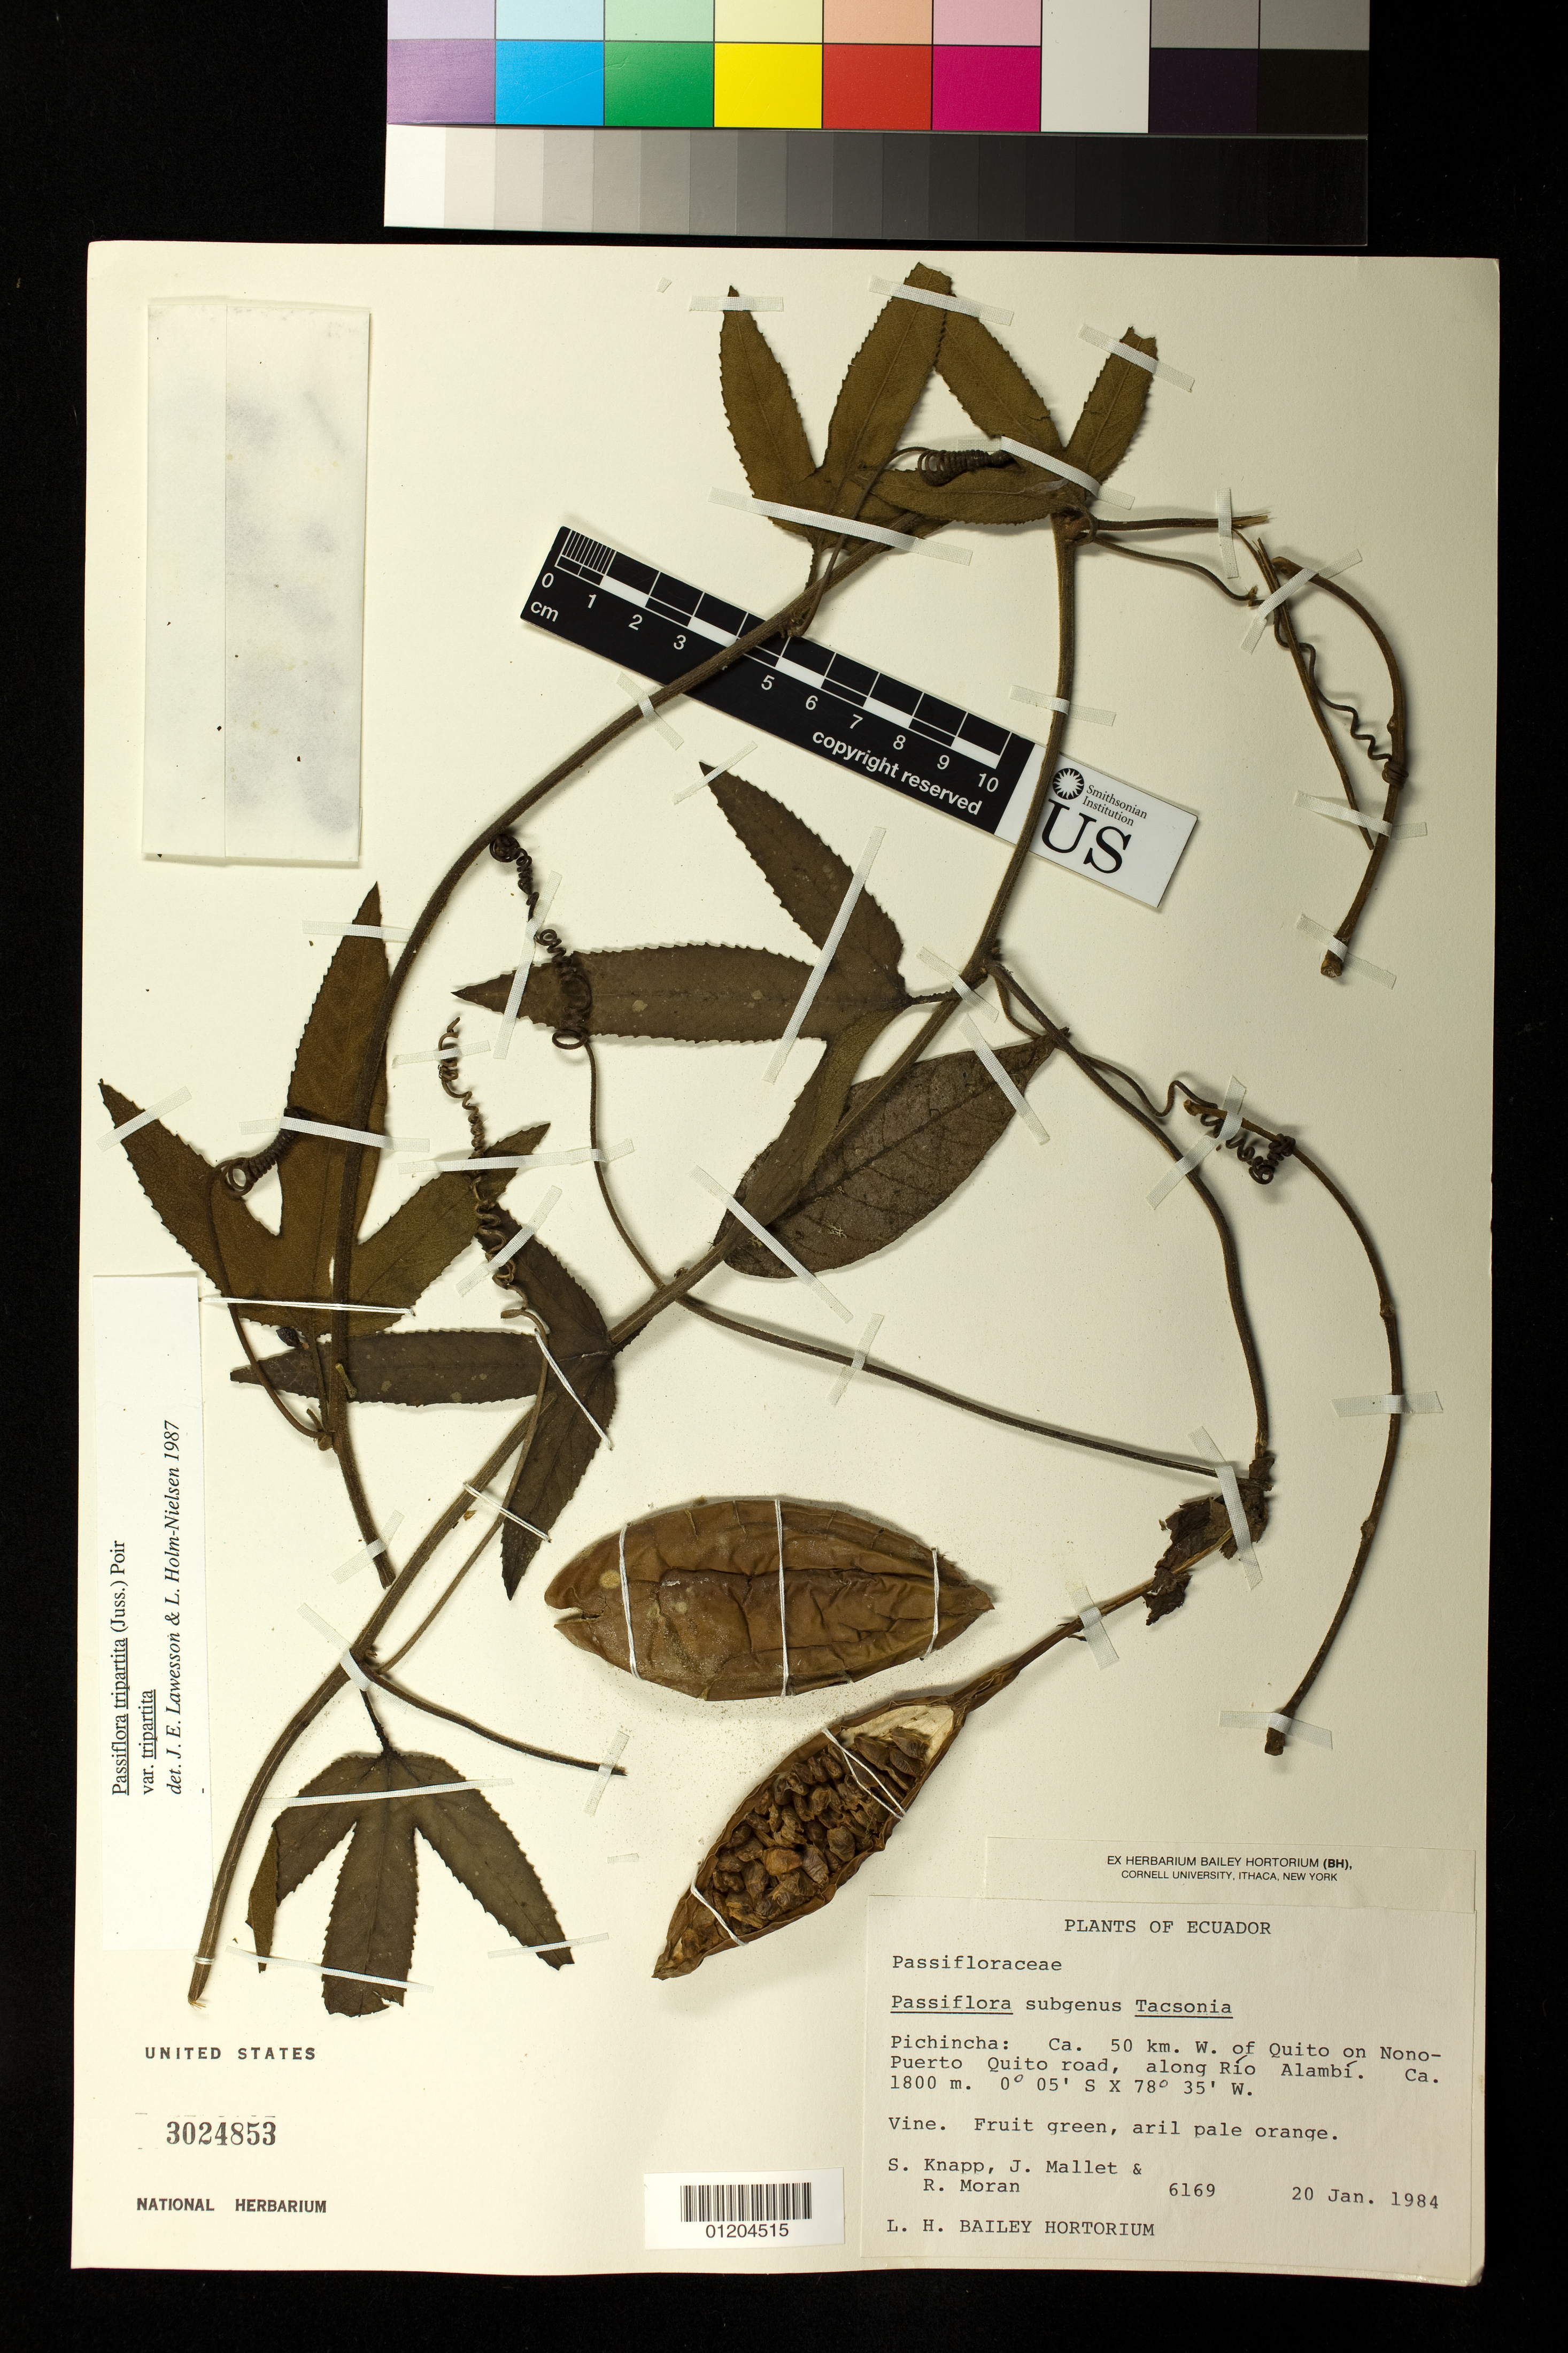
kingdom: Plantae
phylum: Tracheophyta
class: Magnoliopsida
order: Malpighiales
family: Passifloraceae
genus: Passiflora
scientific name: Passiflora tripartita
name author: (Juss.) Poir.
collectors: S. Knapp, J. Mallet & R. Moran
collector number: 6169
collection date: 1984-01-20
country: Ecuador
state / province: Pichincha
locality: Ca. 50 km. W. of Quito on Nono-Puerto Quito road, along Rio Alambi.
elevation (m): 1800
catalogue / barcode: US 3024853